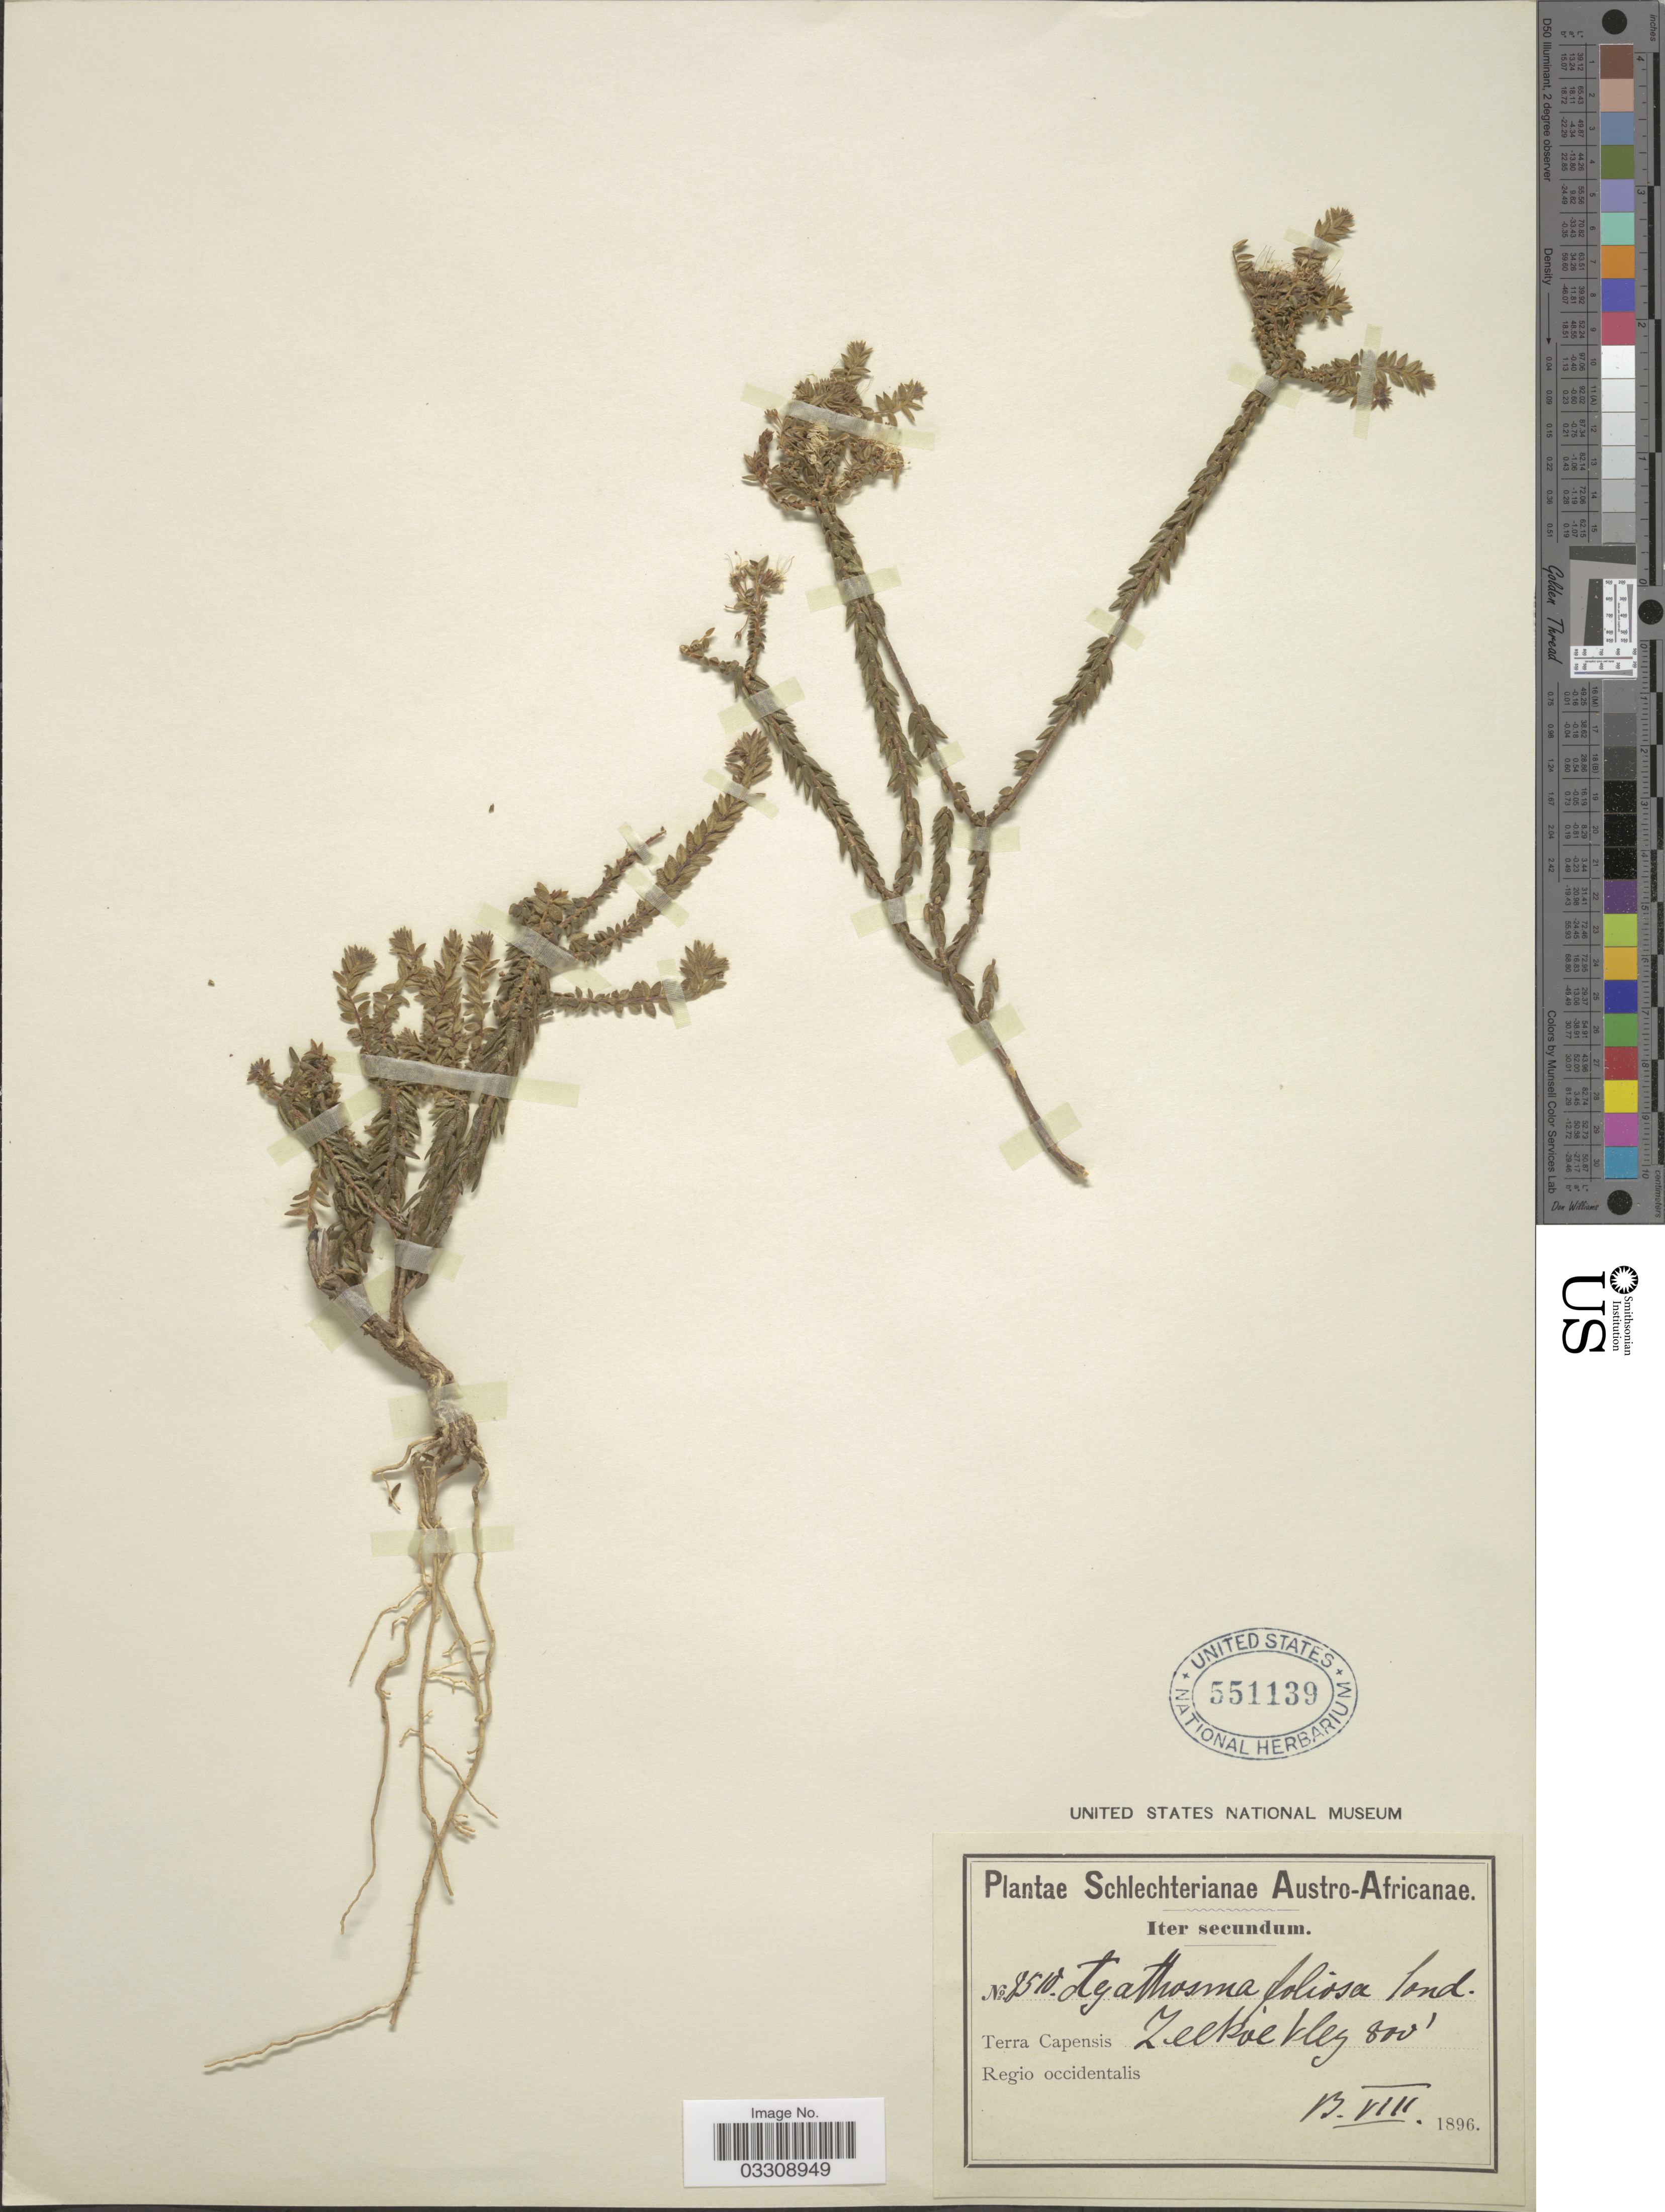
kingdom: Plantae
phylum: Tracheophyta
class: Magnoliopsida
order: Sapindales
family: Rutaceae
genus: Agathosma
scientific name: Agathosma foliosa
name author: Sond.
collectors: Schlechter, --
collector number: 8510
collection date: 1896-08-13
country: South Africa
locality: Austro-Africanae. Terra Capensis Zeekoe Vley, Regio occidentalis.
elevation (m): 244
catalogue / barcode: US 551139